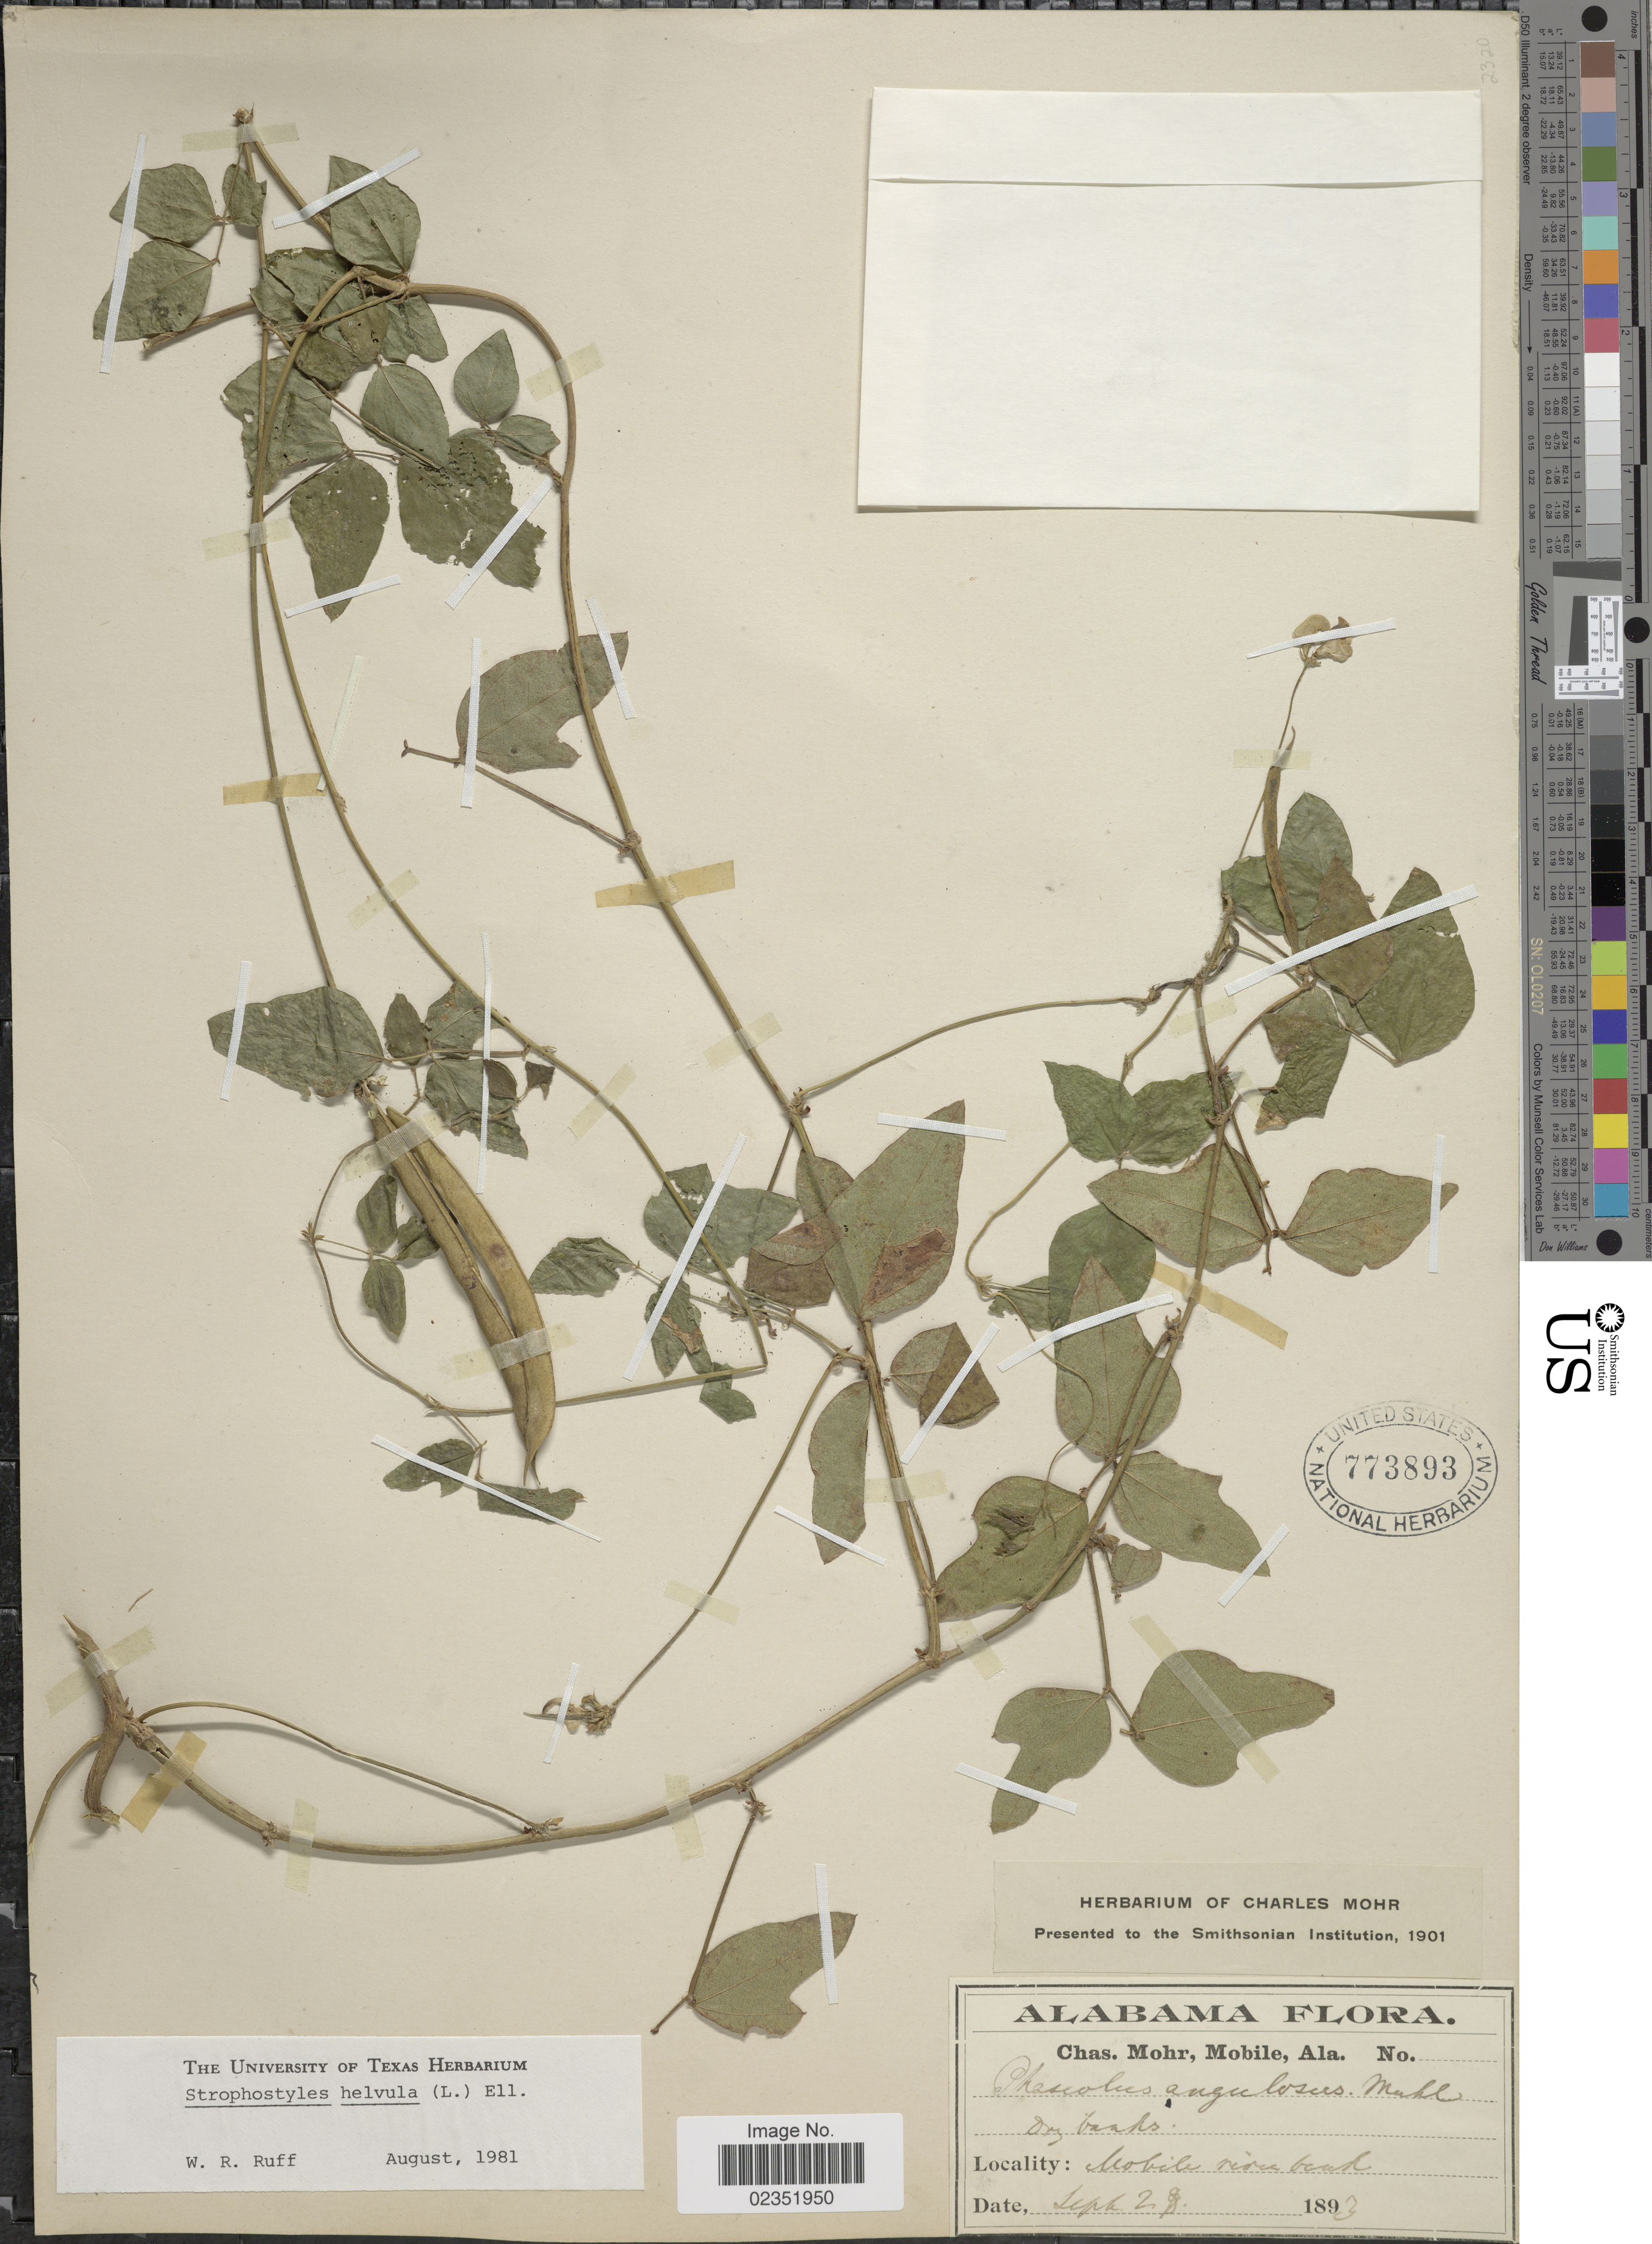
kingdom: Plantae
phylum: Tracheophyta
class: Magnoliopsida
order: Fabales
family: Fabaceae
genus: Strophostyles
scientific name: Strophostyles helvola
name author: (L.) Elliott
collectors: C. T. Mohr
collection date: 1893-09-28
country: United States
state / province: Alabama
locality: Dry banks, Mobile river bank.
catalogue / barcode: US 773893